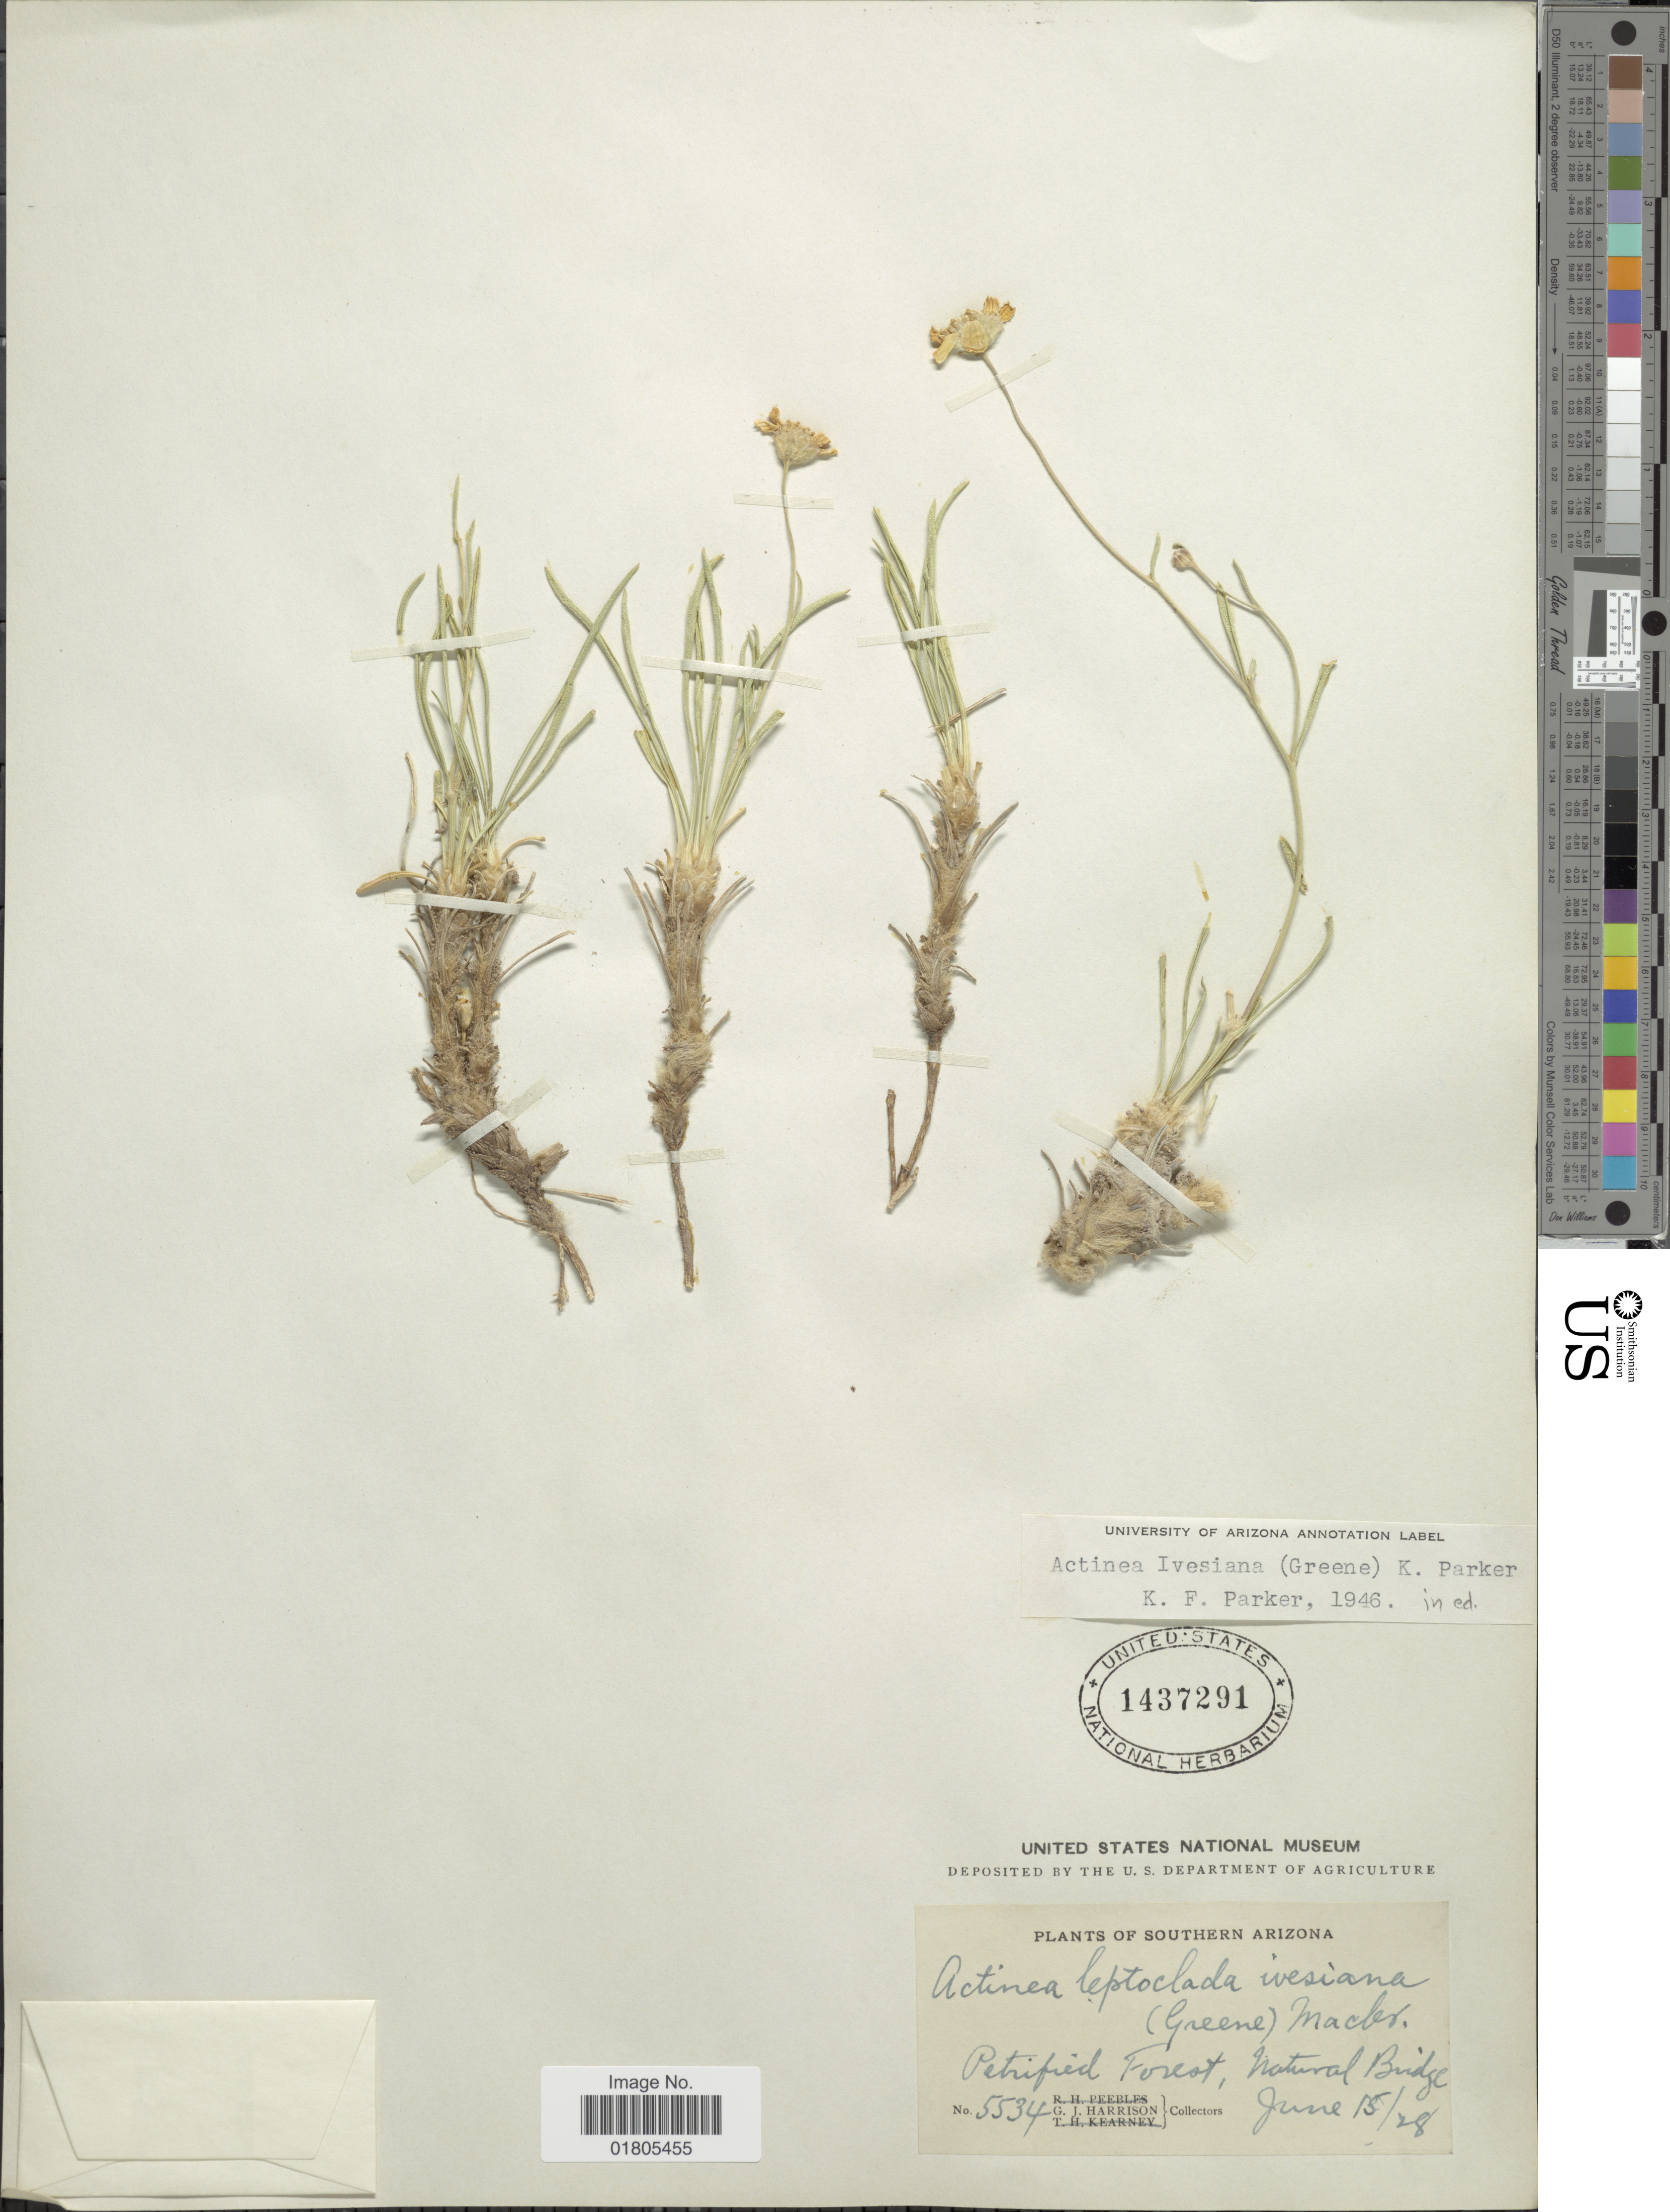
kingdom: Plantae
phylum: Tracheophyta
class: Magnoliopsida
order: Asterales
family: Asteraceae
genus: Actinea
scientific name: Actinea ivesiana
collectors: G. J. Harrison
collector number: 5534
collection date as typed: Transcribed d/m/y: 15/6/28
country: United States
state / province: Arizona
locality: Southern Arizona. Petrified Forest, Natural Bridge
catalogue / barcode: US 1437291